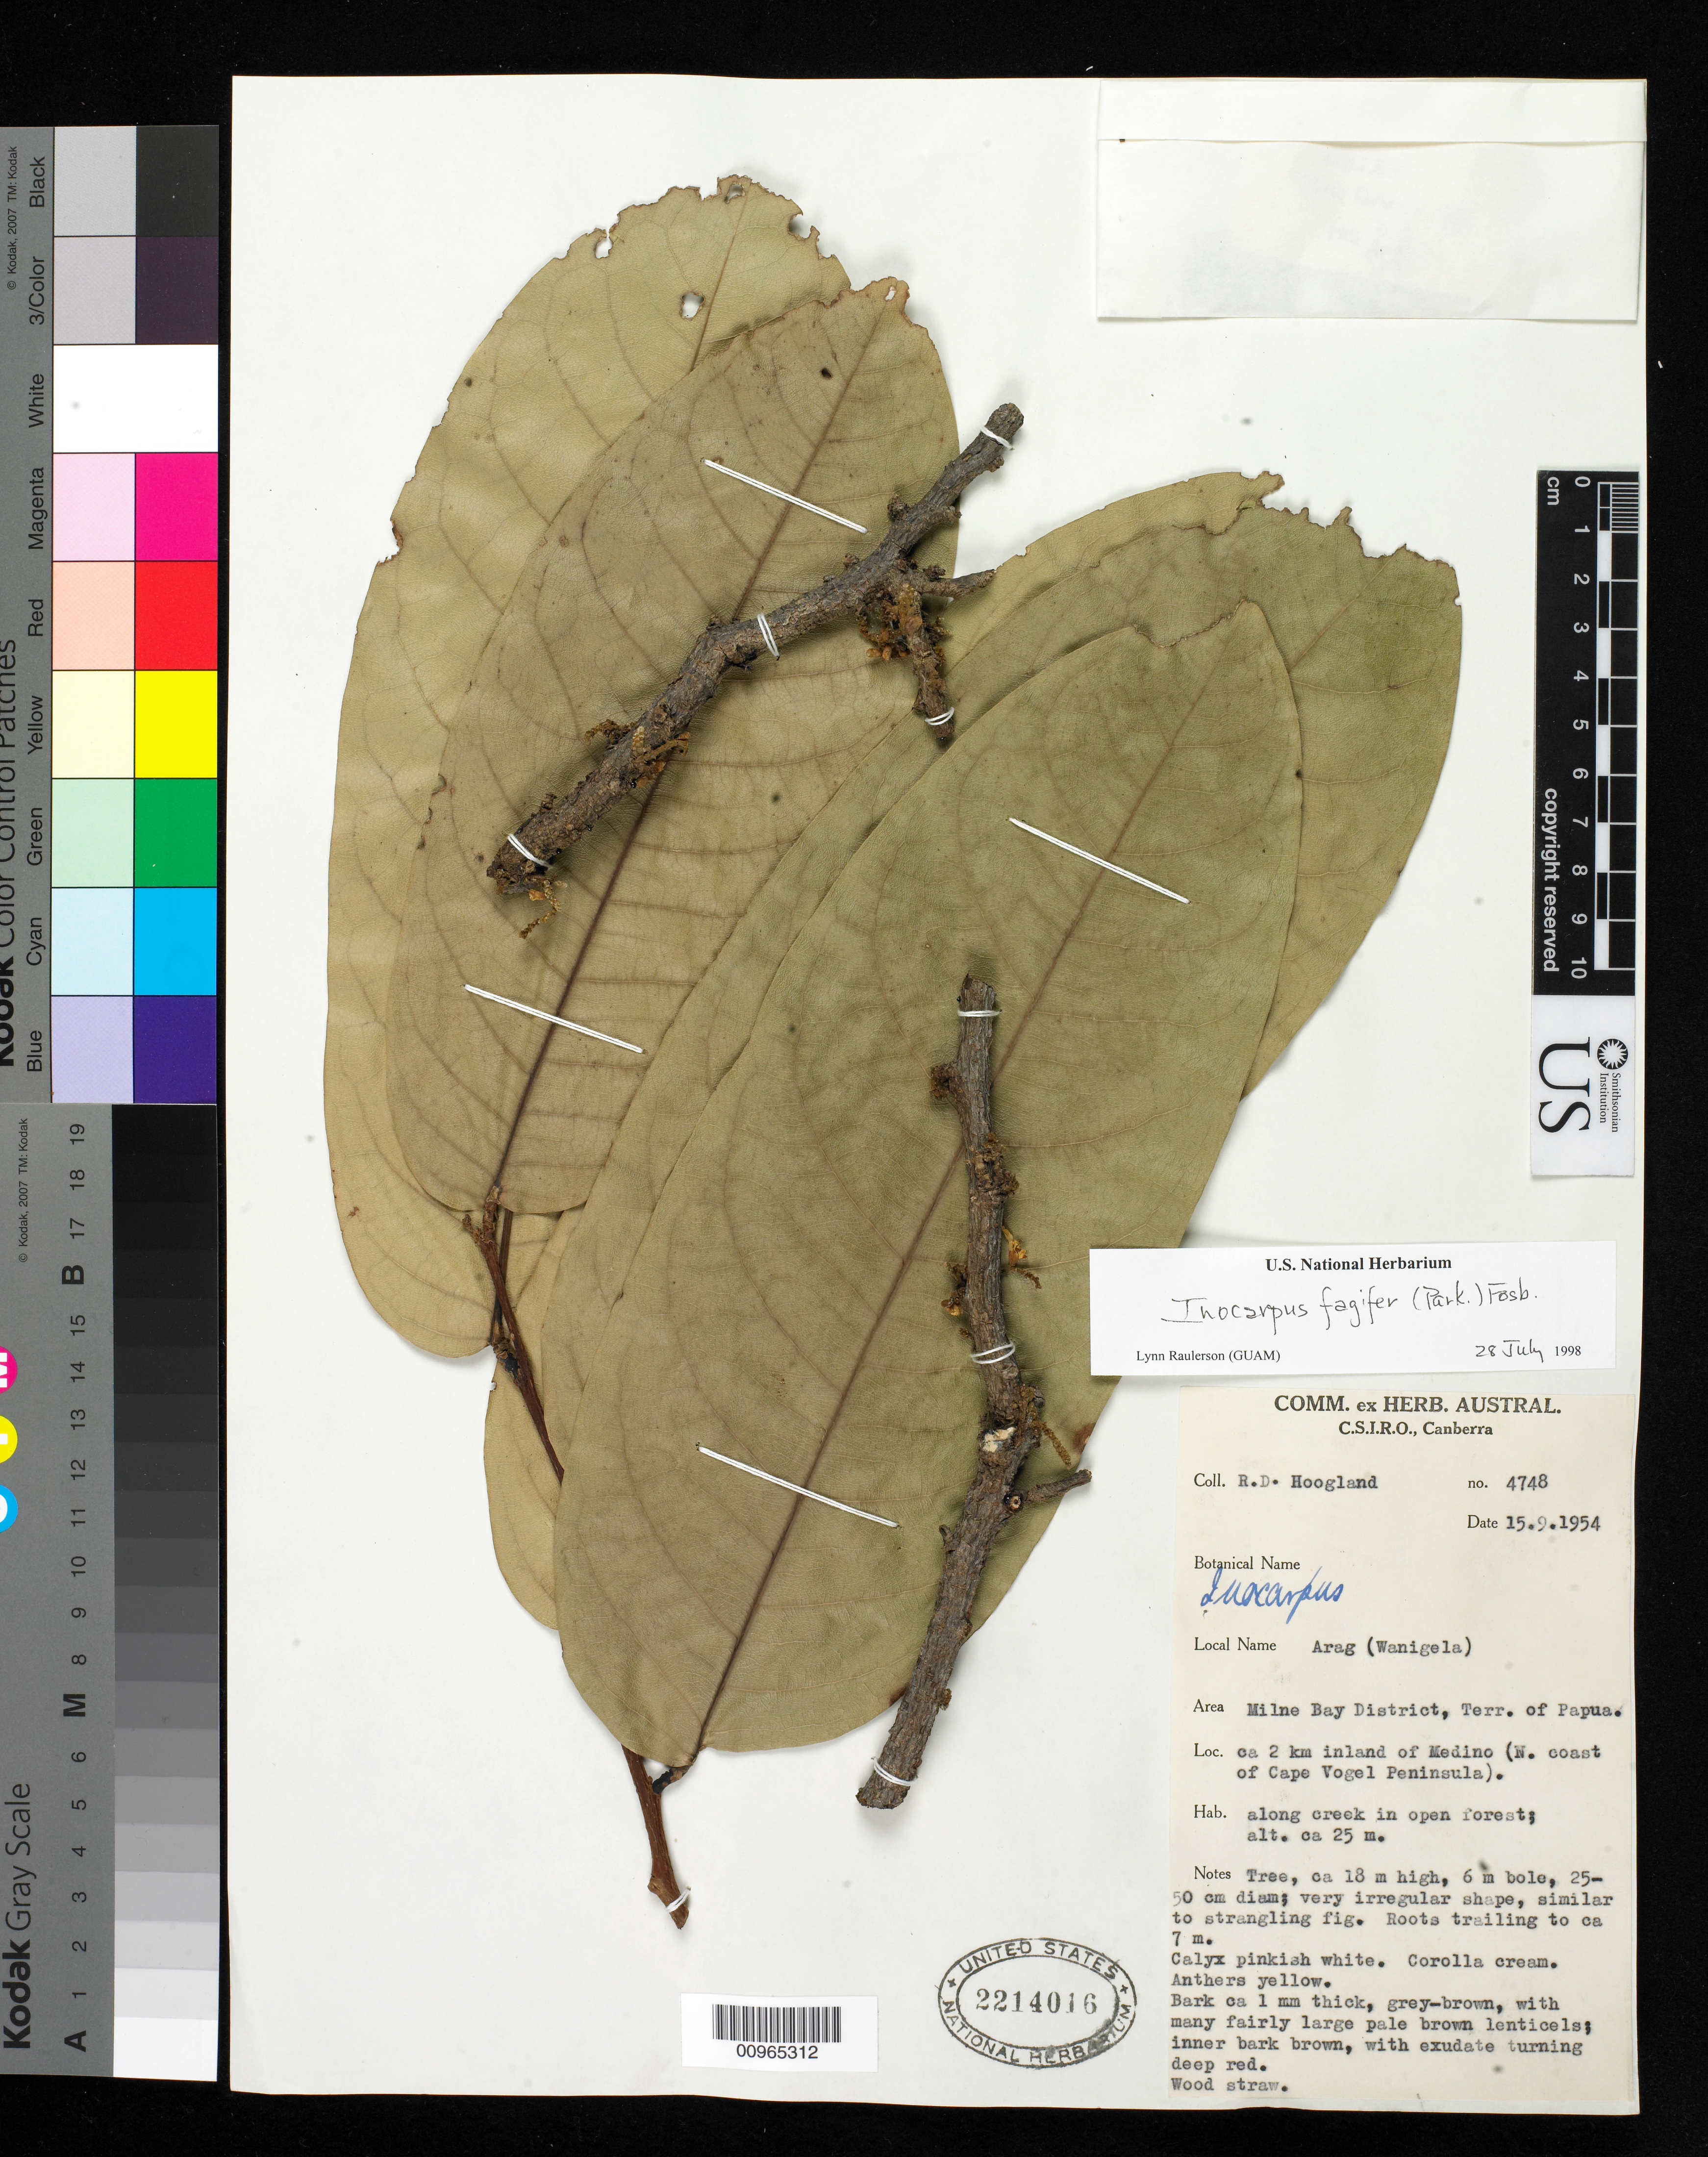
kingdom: Plantae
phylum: Tracheophyta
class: Magnoliopsida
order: Fabales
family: Fabaceae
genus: Inocarpus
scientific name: Inocarpus fagifer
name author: (Parkinson) Fosberg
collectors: R. D. Hoogland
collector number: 4748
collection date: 1954-09-15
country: Papua New Guinea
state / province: Milne Bay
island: New Guinea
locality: ca 2 km inland of Medino (N coast of Cape Vogel Peninsula), Milne Bay District, Terr. of Papua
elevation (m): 25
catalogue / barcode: US 2214016